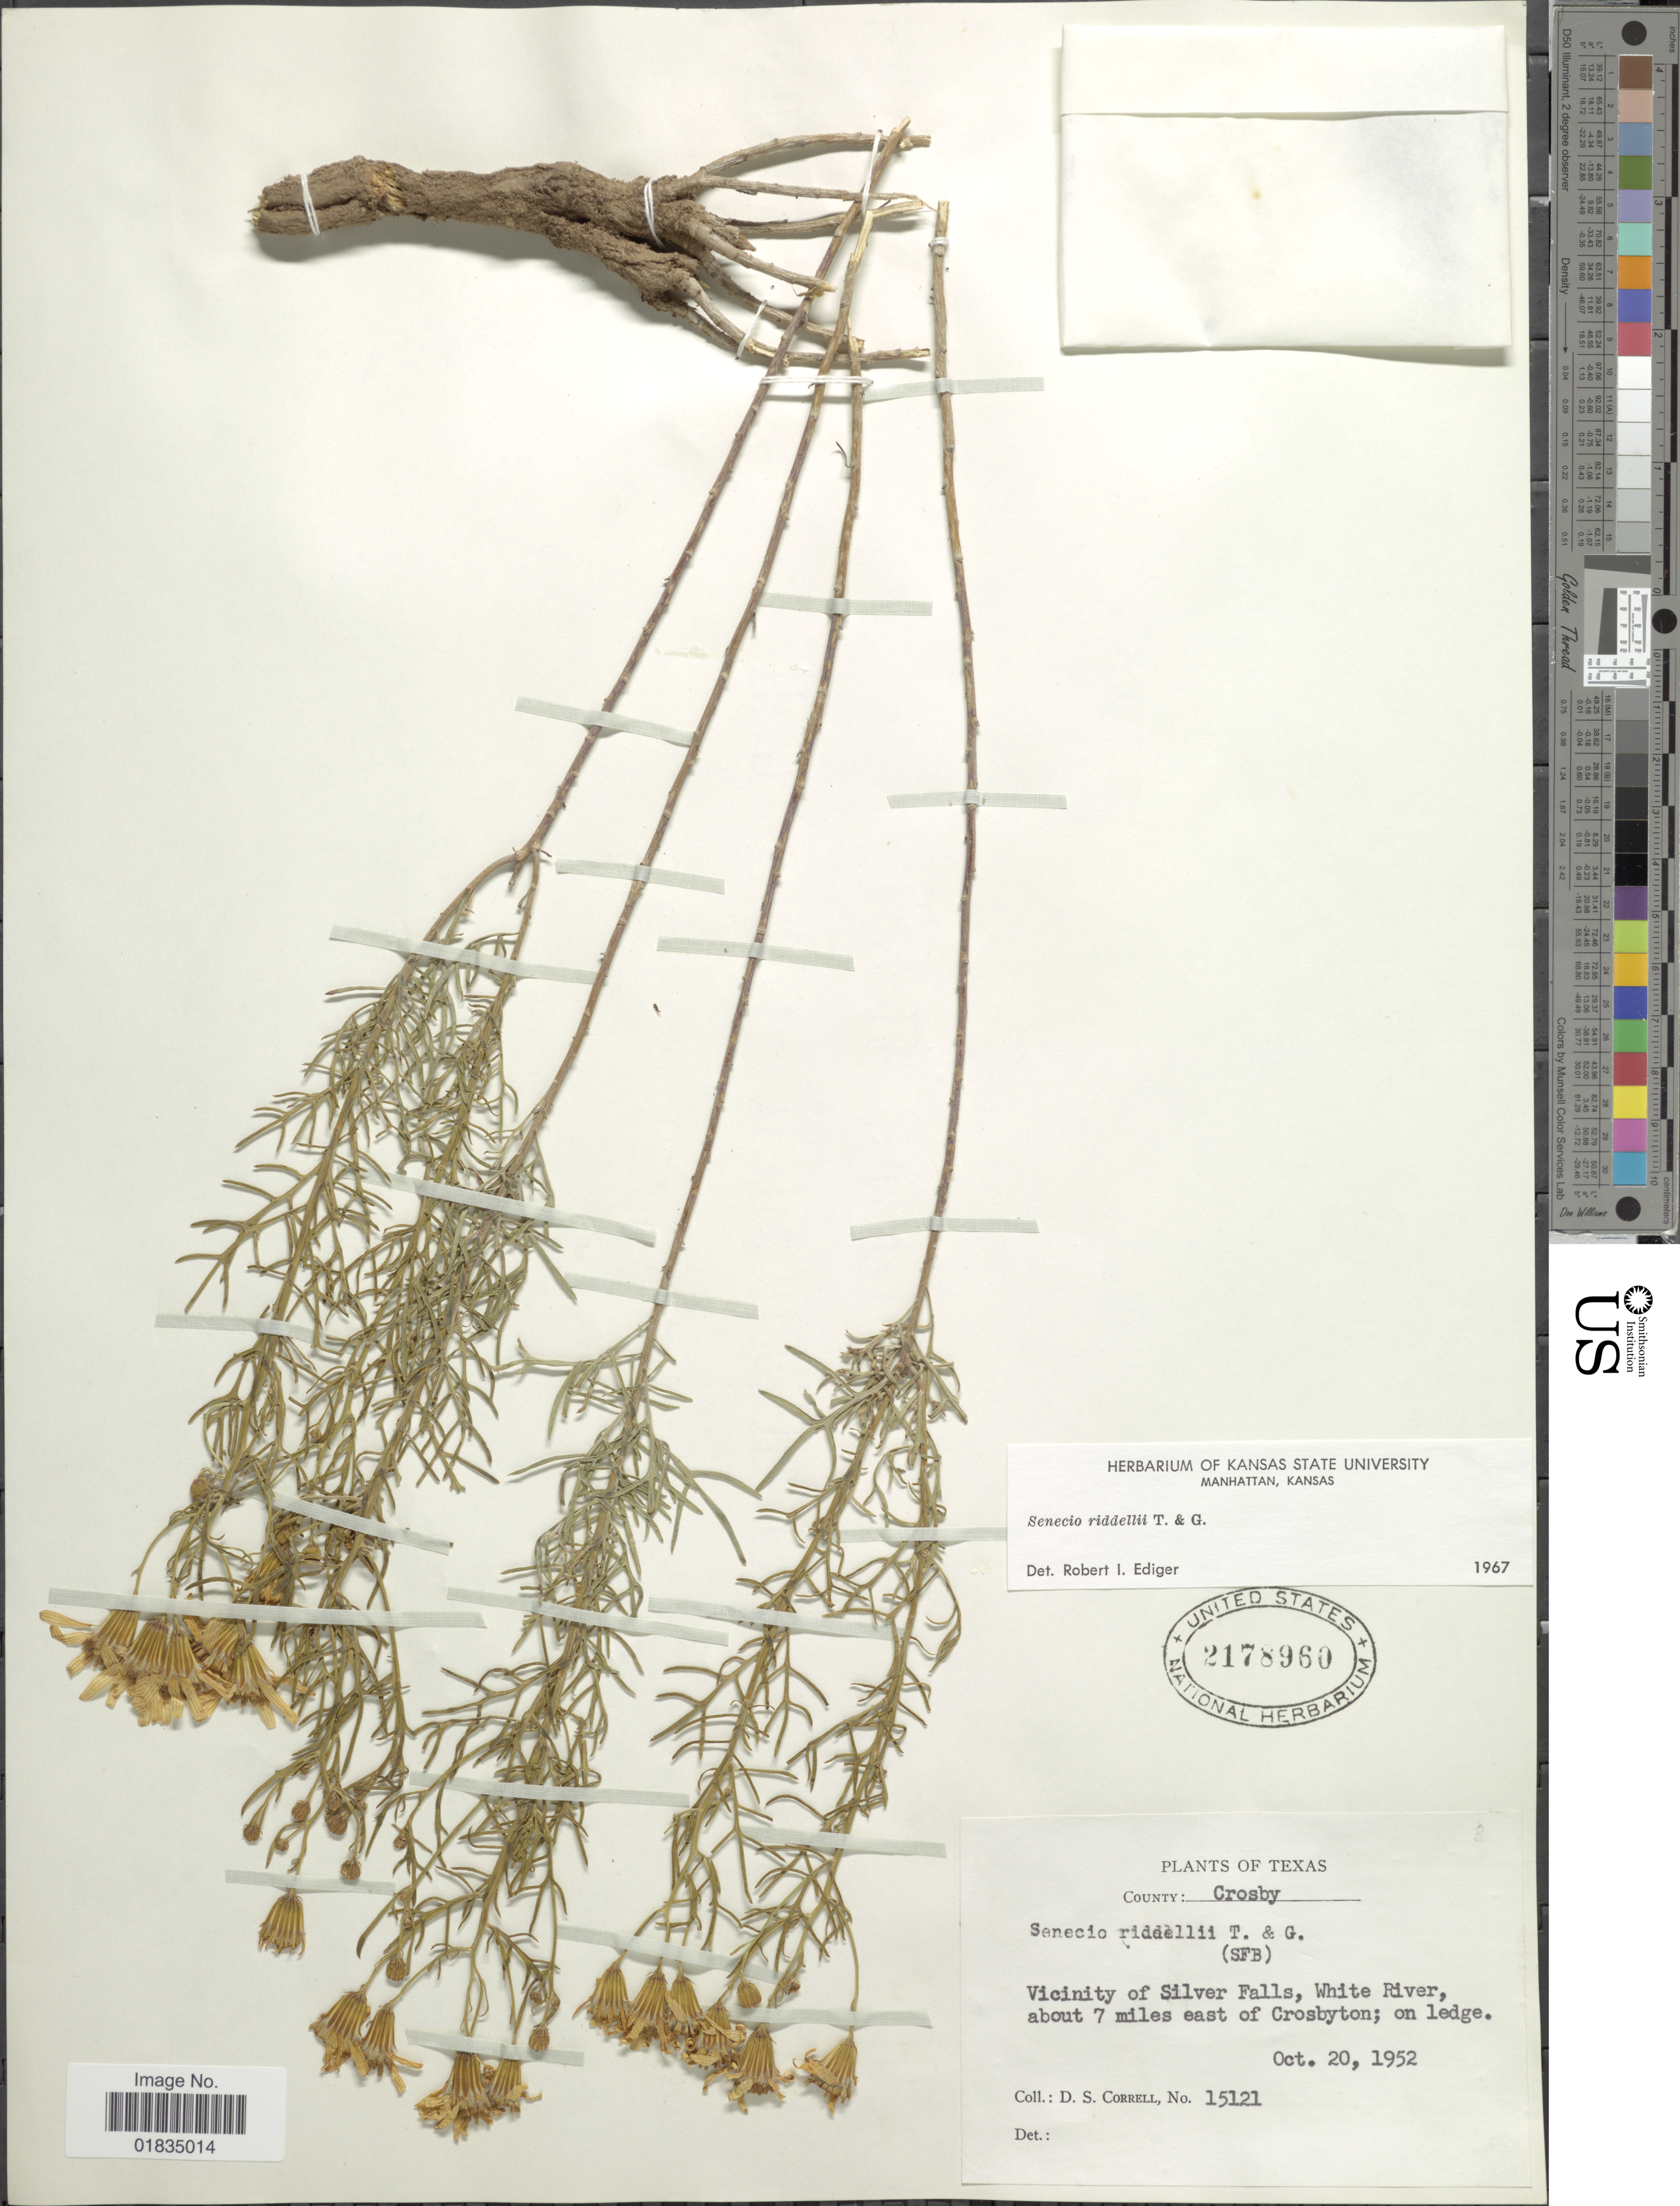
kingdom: Plantae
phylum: Tracheophyta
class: Magnoliopsida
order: Asterales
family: Asteraceae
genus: Senecio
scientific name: Senecio riddellii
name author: Torr. & A. Gray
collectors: D. S. Correll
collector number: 15121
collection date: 1952-10-20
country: United States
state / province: Texas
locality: County Crosby. Vicinity of Silver Falls, White River, about 7 miles east of Crosbyton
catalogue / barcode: US 2178960